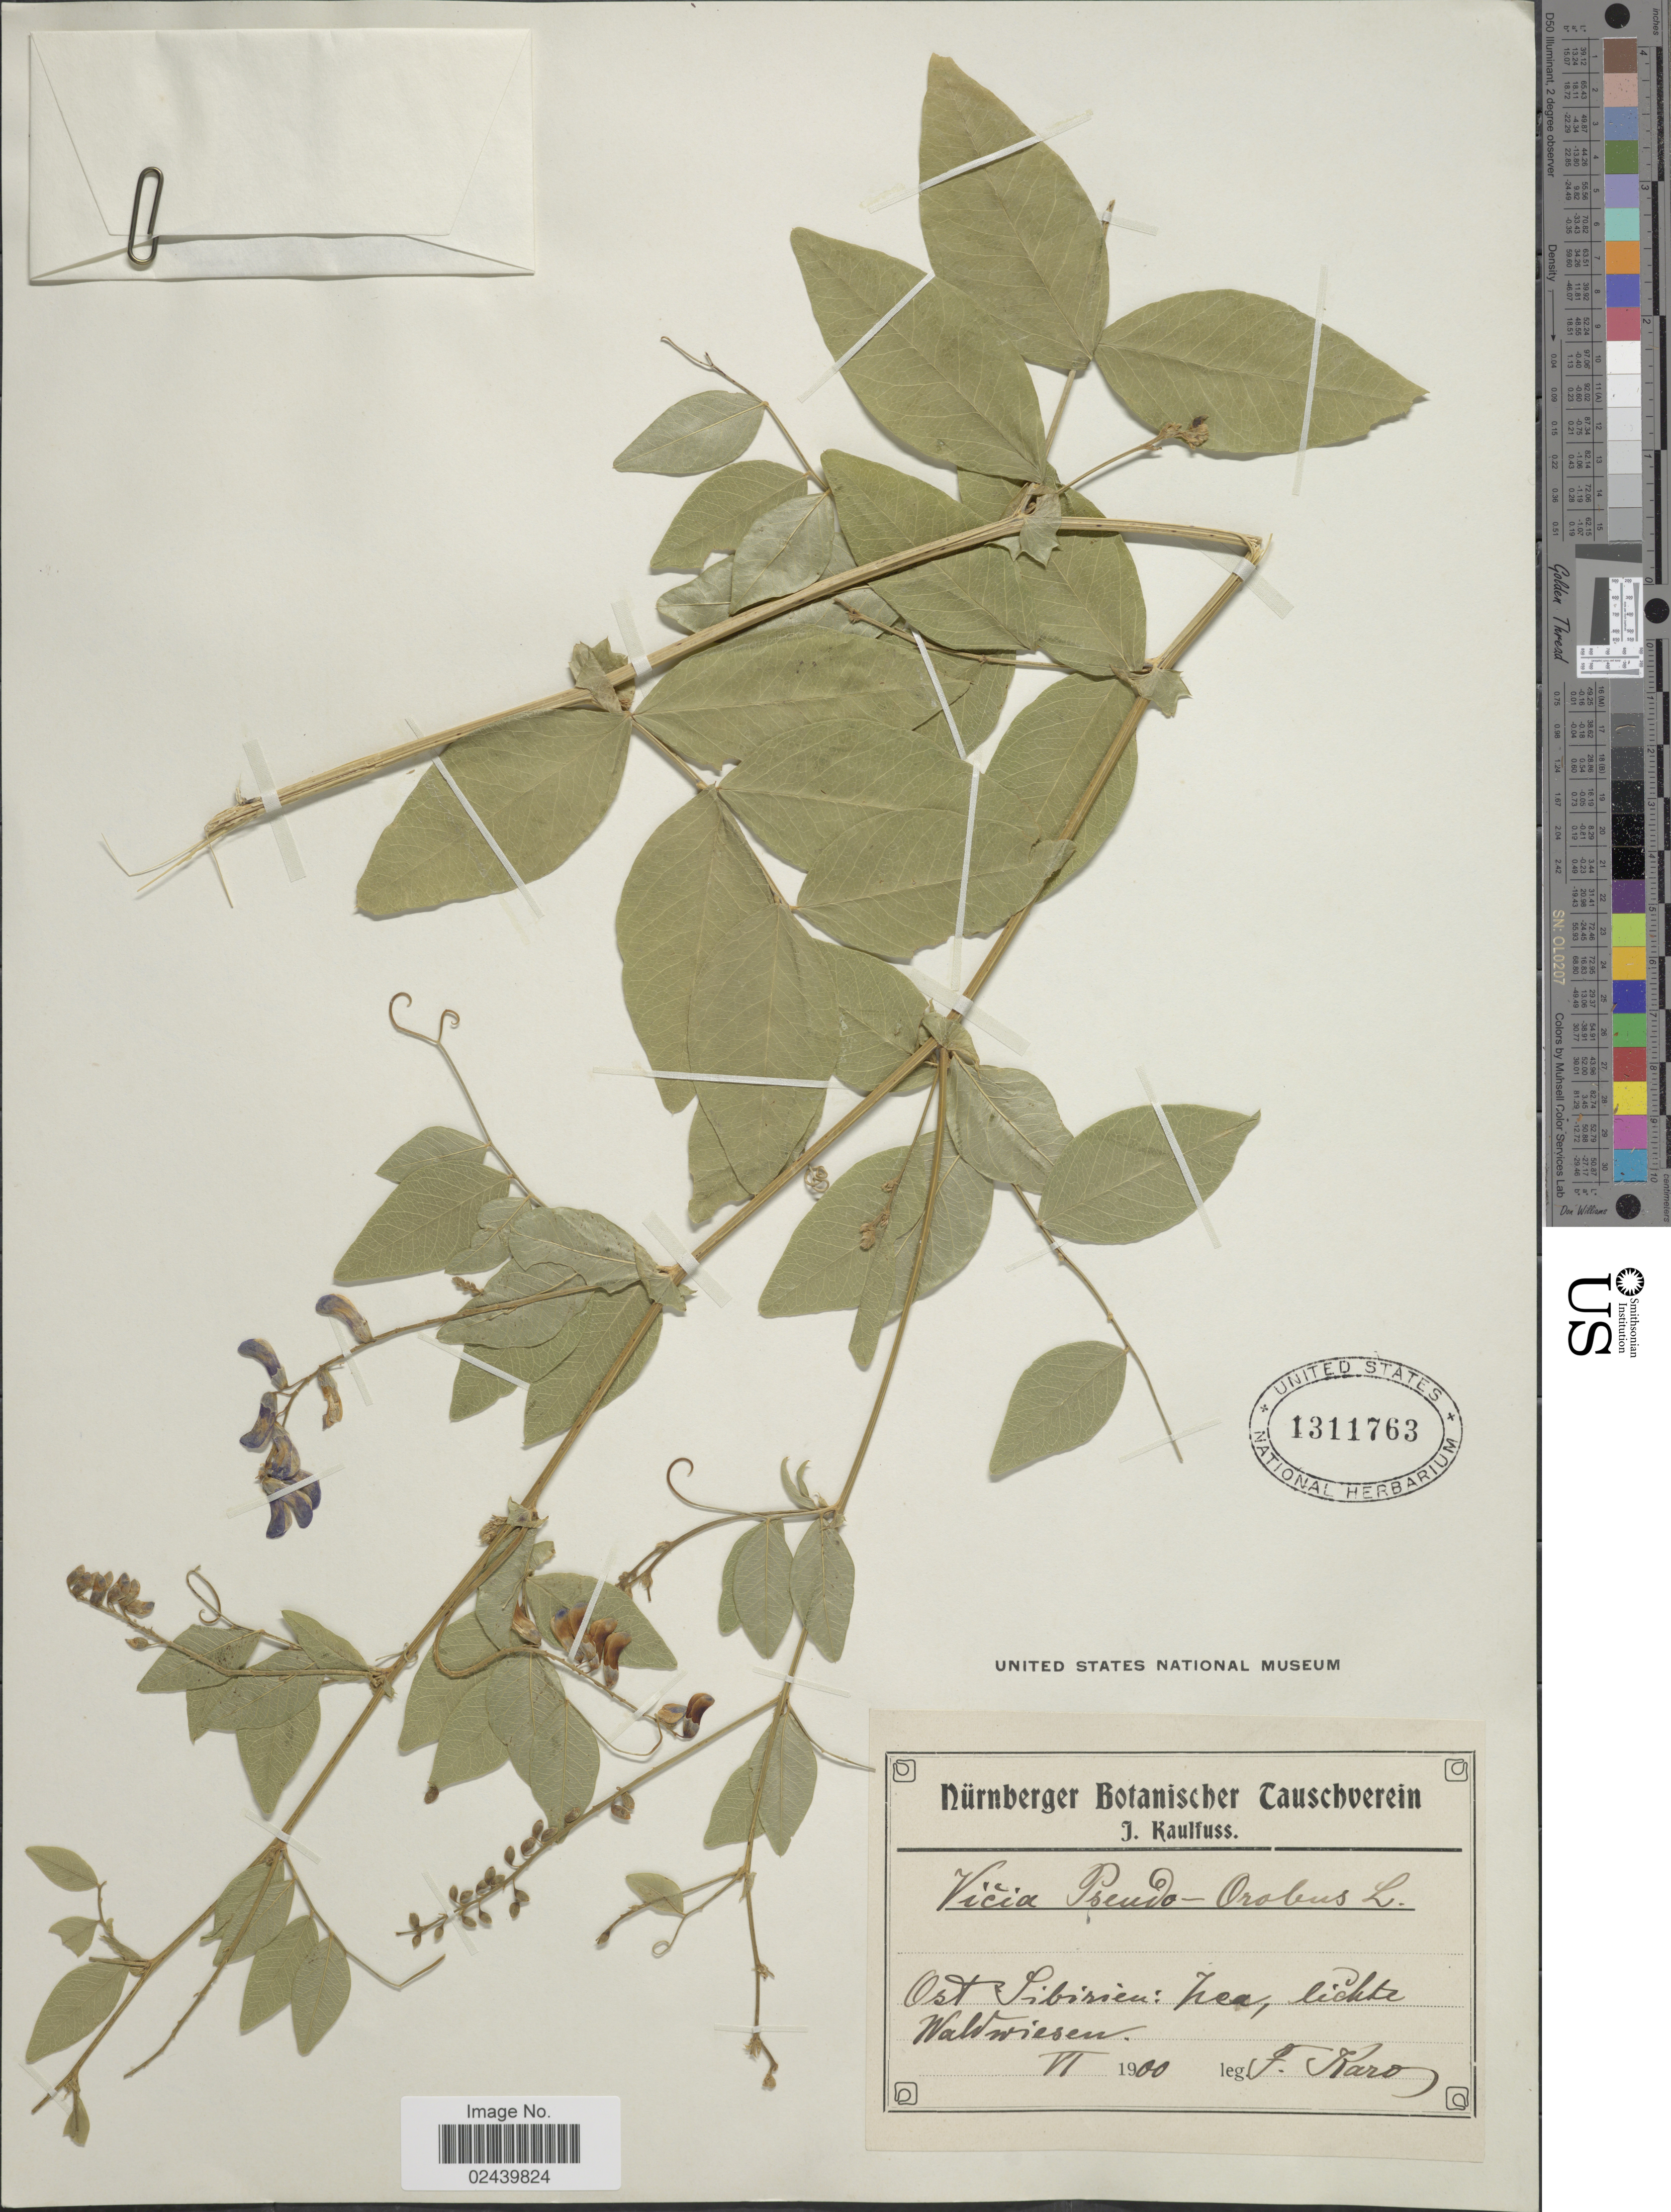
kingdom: Plantae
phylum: Tracheophyta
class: Magnoliopsida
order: Fabales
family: Fabaceae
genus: Vicia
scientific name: Vicia pseudo-orobus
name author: Fisch. & C.A. Mey.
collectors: F. Karo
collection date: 1900-06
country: Russian Federation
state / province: Zabaykalsky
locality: Ost Sibirieu: Nea, lichte Waldwiesen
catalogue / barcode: US 1311763